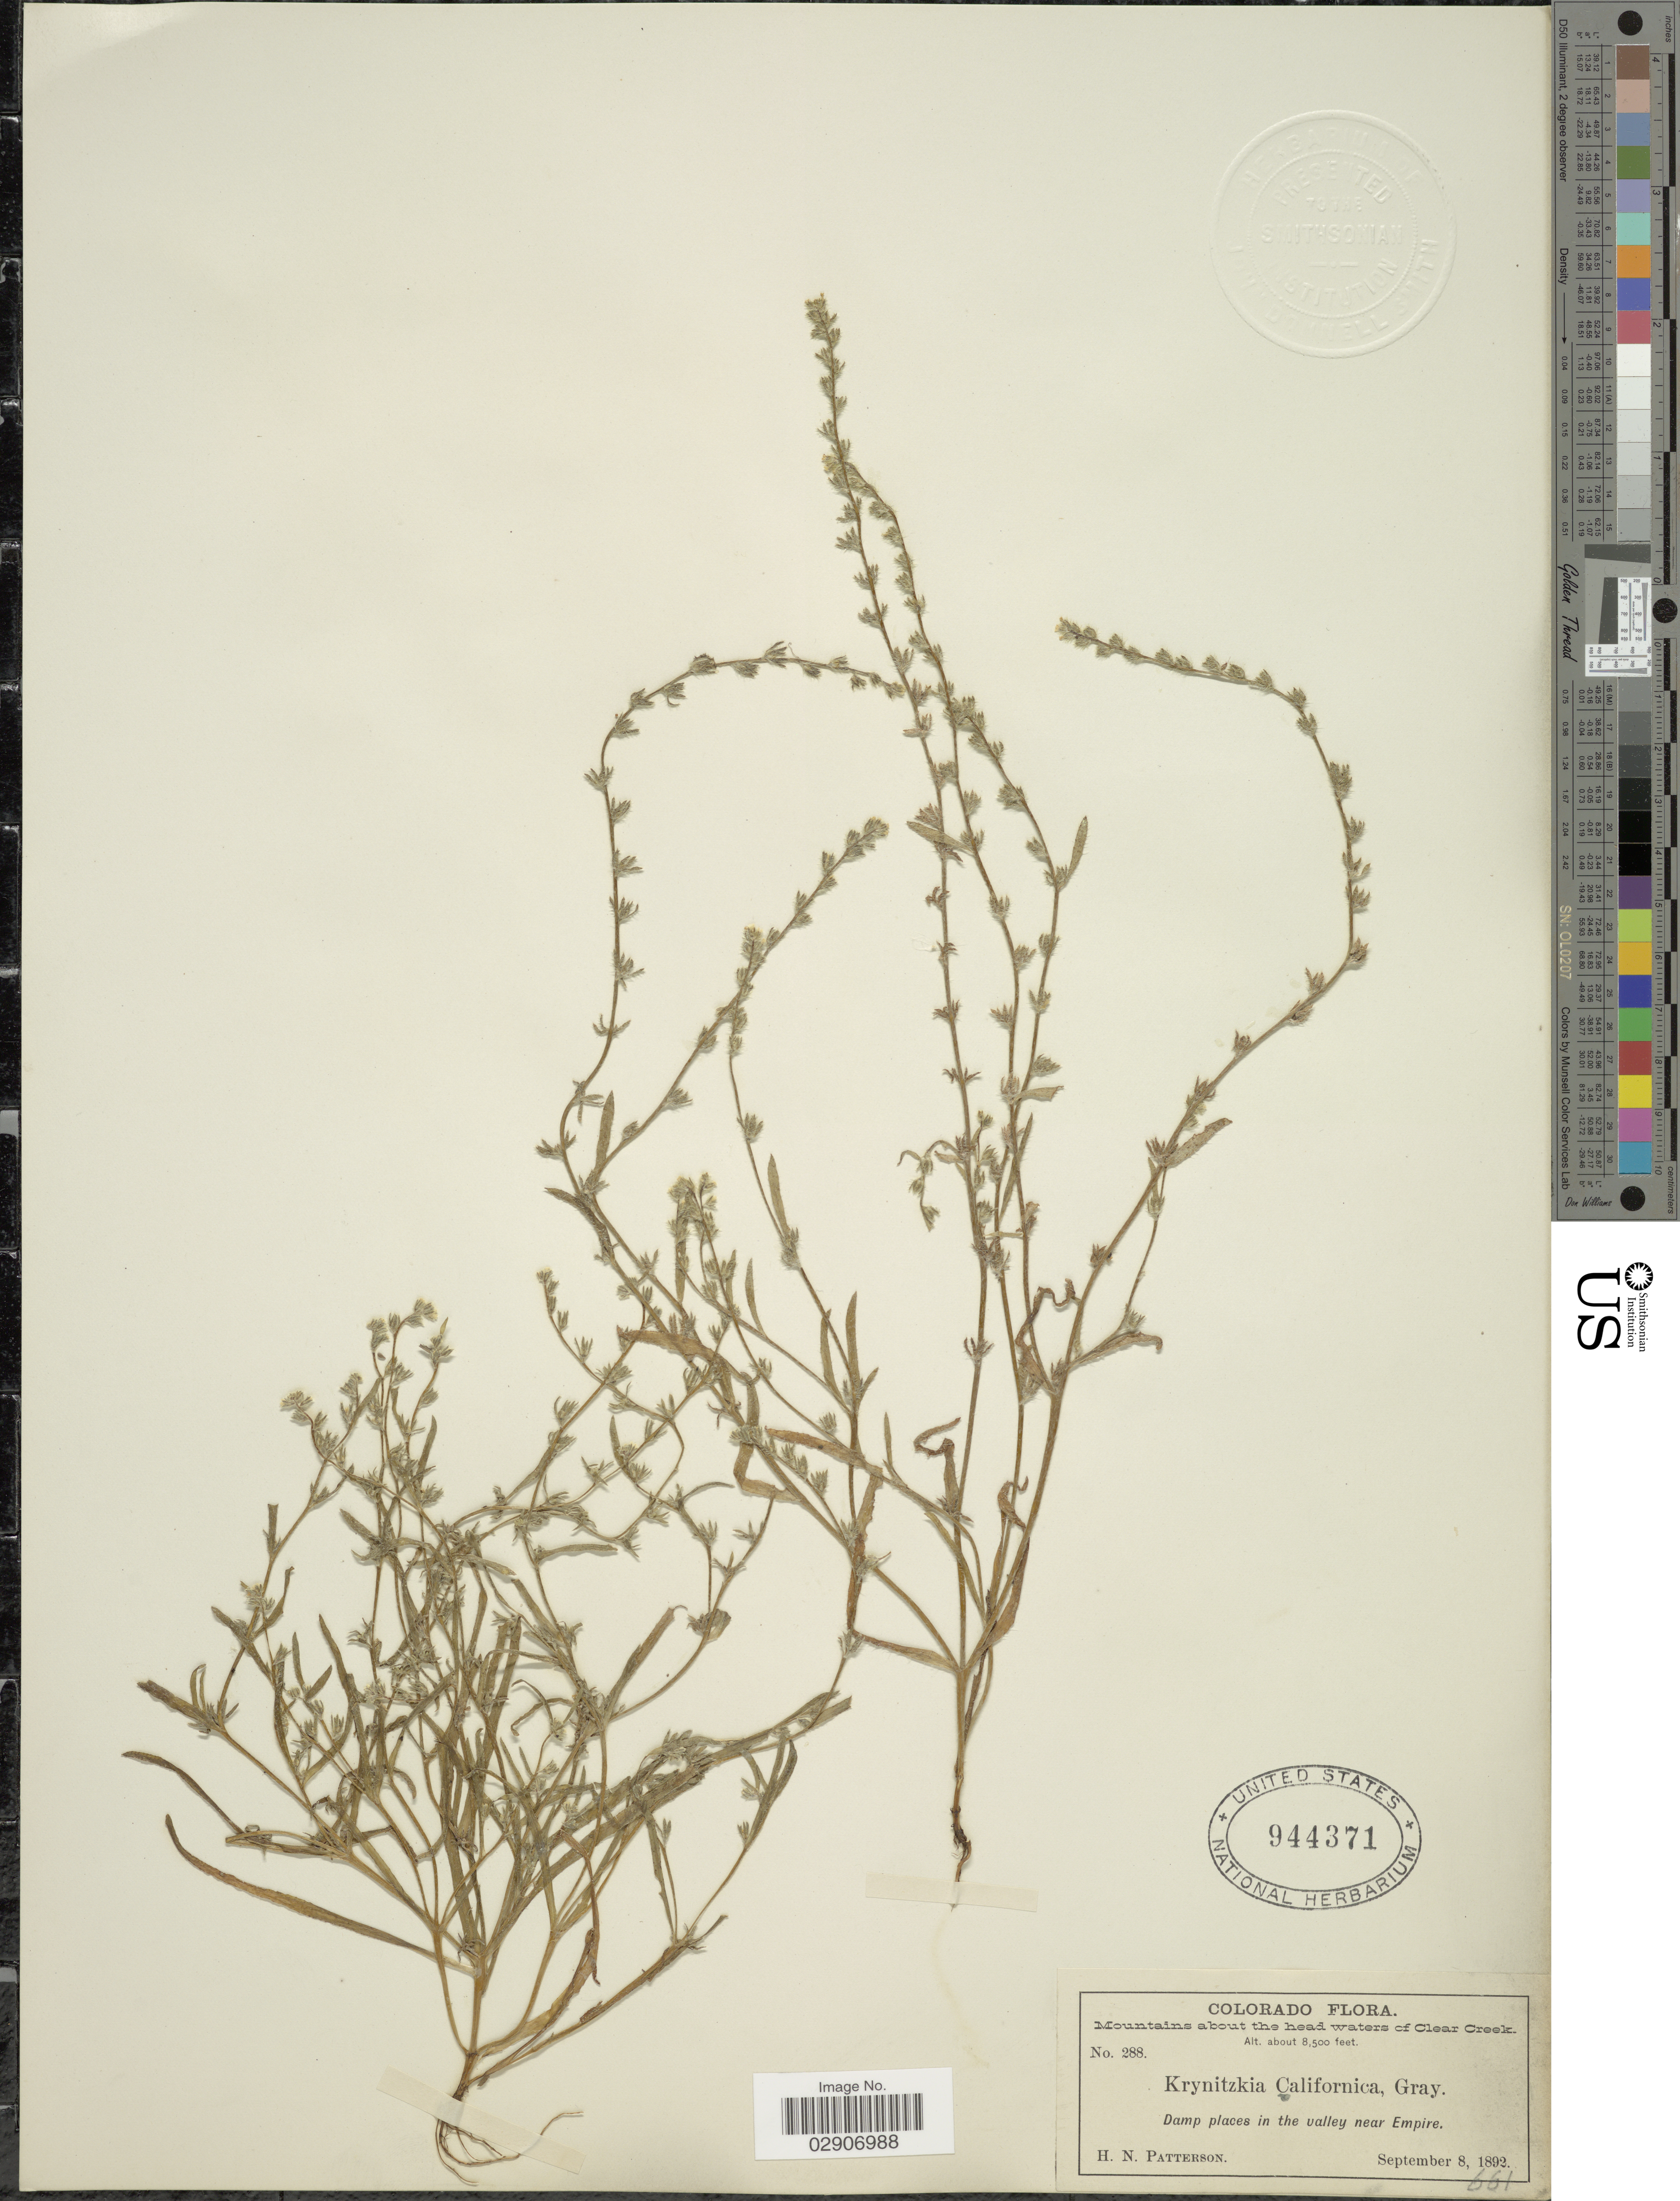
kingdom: Plantae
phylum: Tracheophyta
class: Magnoliopsida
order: Boraginales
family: Boraginaceae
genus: Plagiobothrys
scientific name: Plagiobothrys scouleri var. scouleri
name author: (Hook. & Arn.) I.M. Johnst.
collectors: H. N. Patterson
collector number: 288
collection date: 1892-09-08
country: United States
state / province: Colorado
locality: Mountains about the head waters of Clear Creek. Damp places in the valley near Empire.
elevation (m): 2591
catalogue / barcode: US 944371